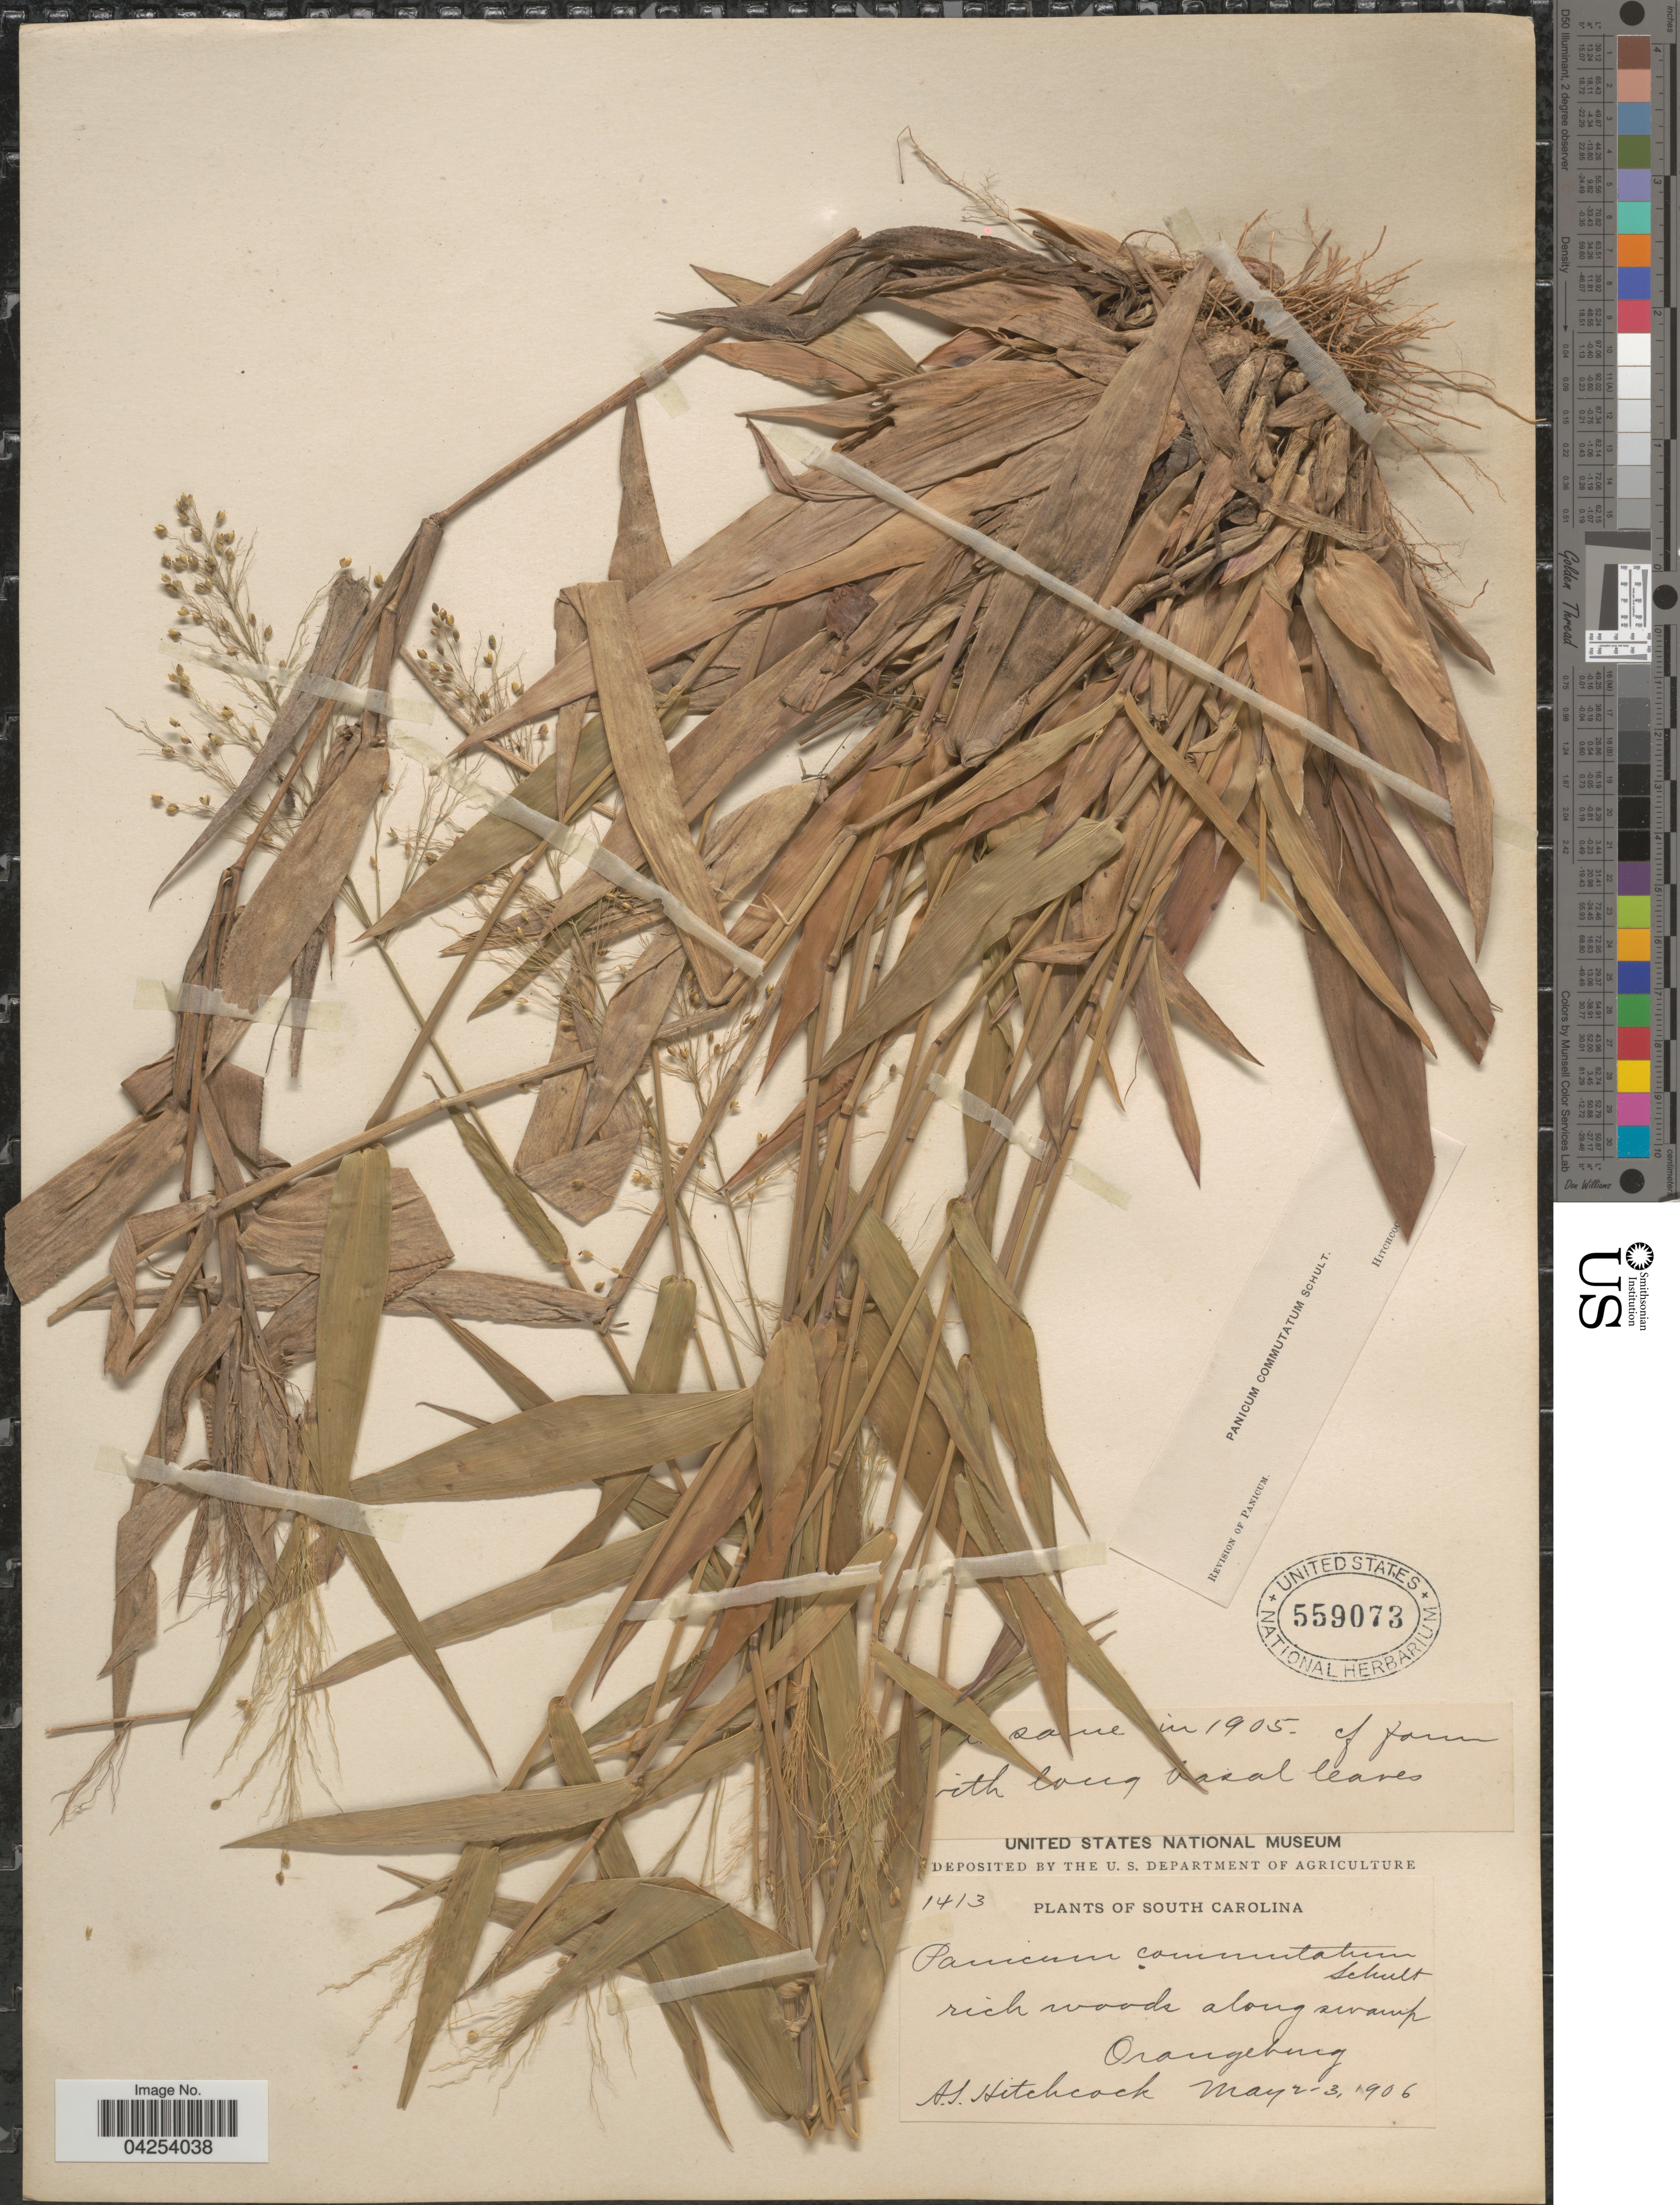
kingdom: Plantae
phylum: Tracheophyta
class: Liliopsida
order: Poales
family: Poaceae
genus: Dichanthelium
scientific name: Dichanthelium commutatum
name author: (Schult.) Gould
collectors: A. S. Hitchcock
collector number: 1413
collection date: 1906-05-02/1906-05-03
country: United States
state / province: South Carolina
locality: Rich woods along swamp Orangeburg.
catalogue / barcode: US 559073